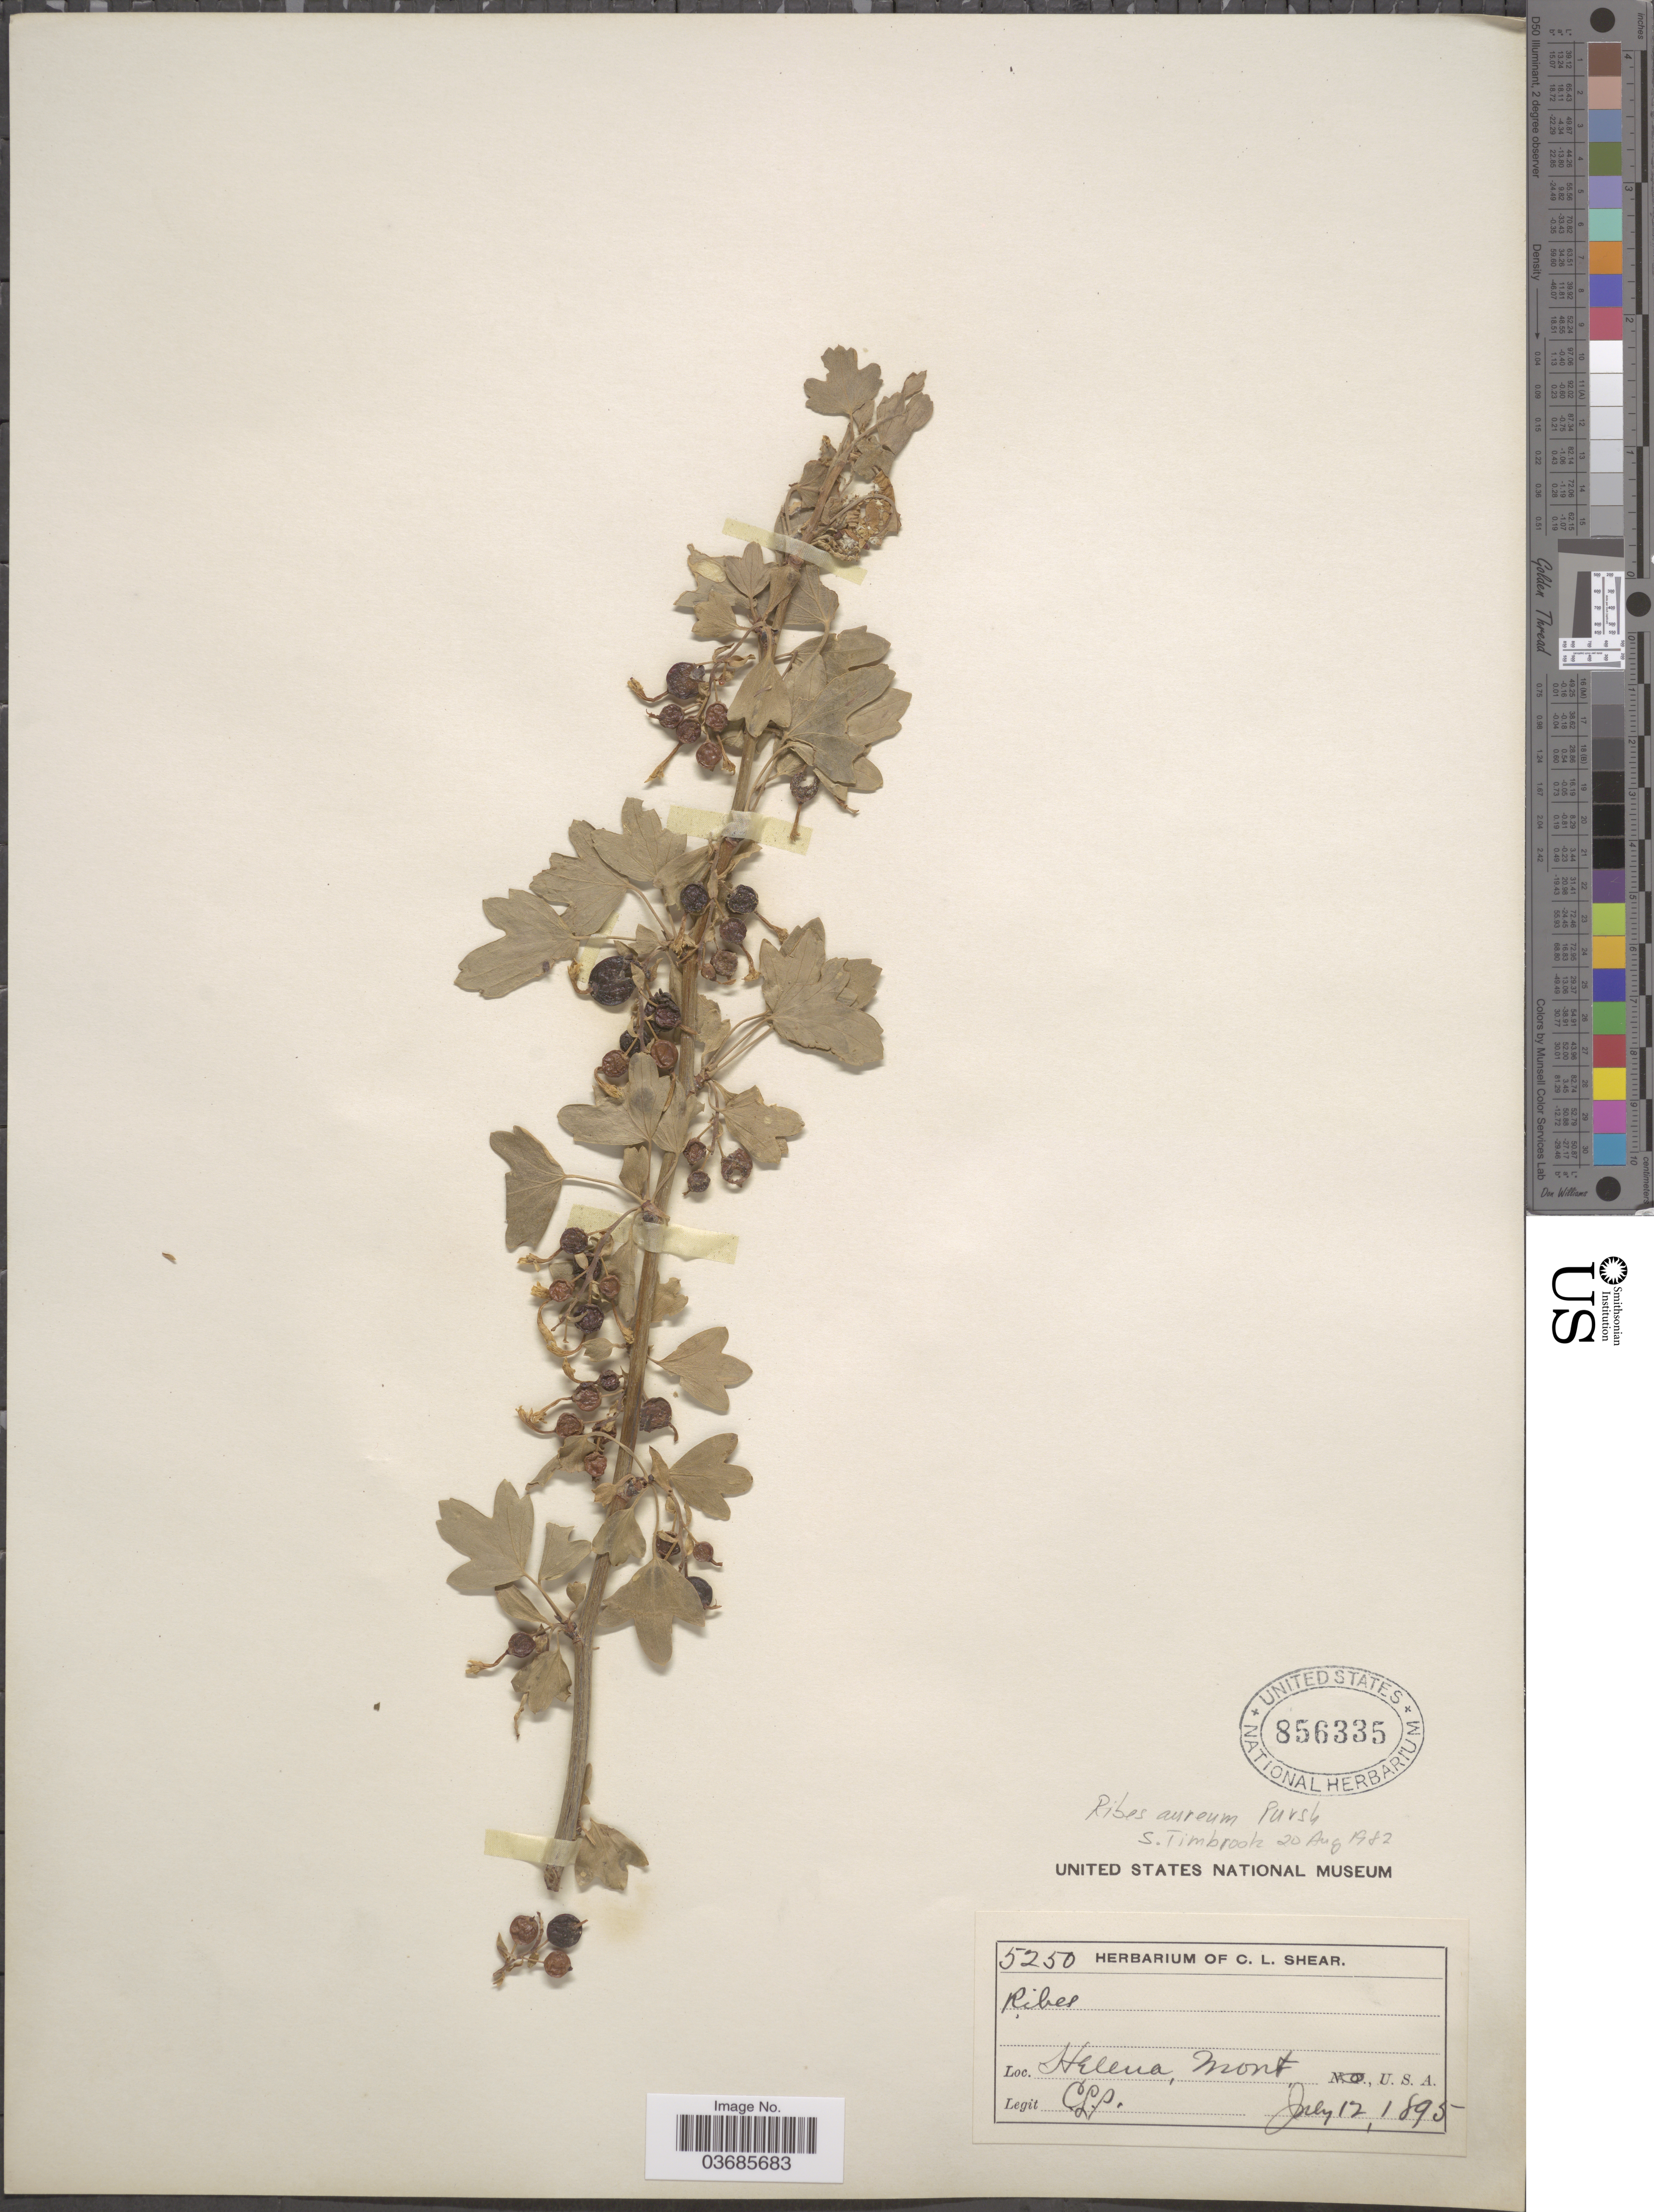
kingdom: Plantae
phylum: Tracheophyta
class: Magnoliopsida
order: Saxifragales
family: Grossulariaceae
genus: Ribes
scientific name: Ribes aureum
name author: Pursh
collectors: C. L. Shear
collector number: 5250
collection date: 1895-07-12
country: United States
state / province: Montana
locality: Helena.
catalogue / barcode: US 856335